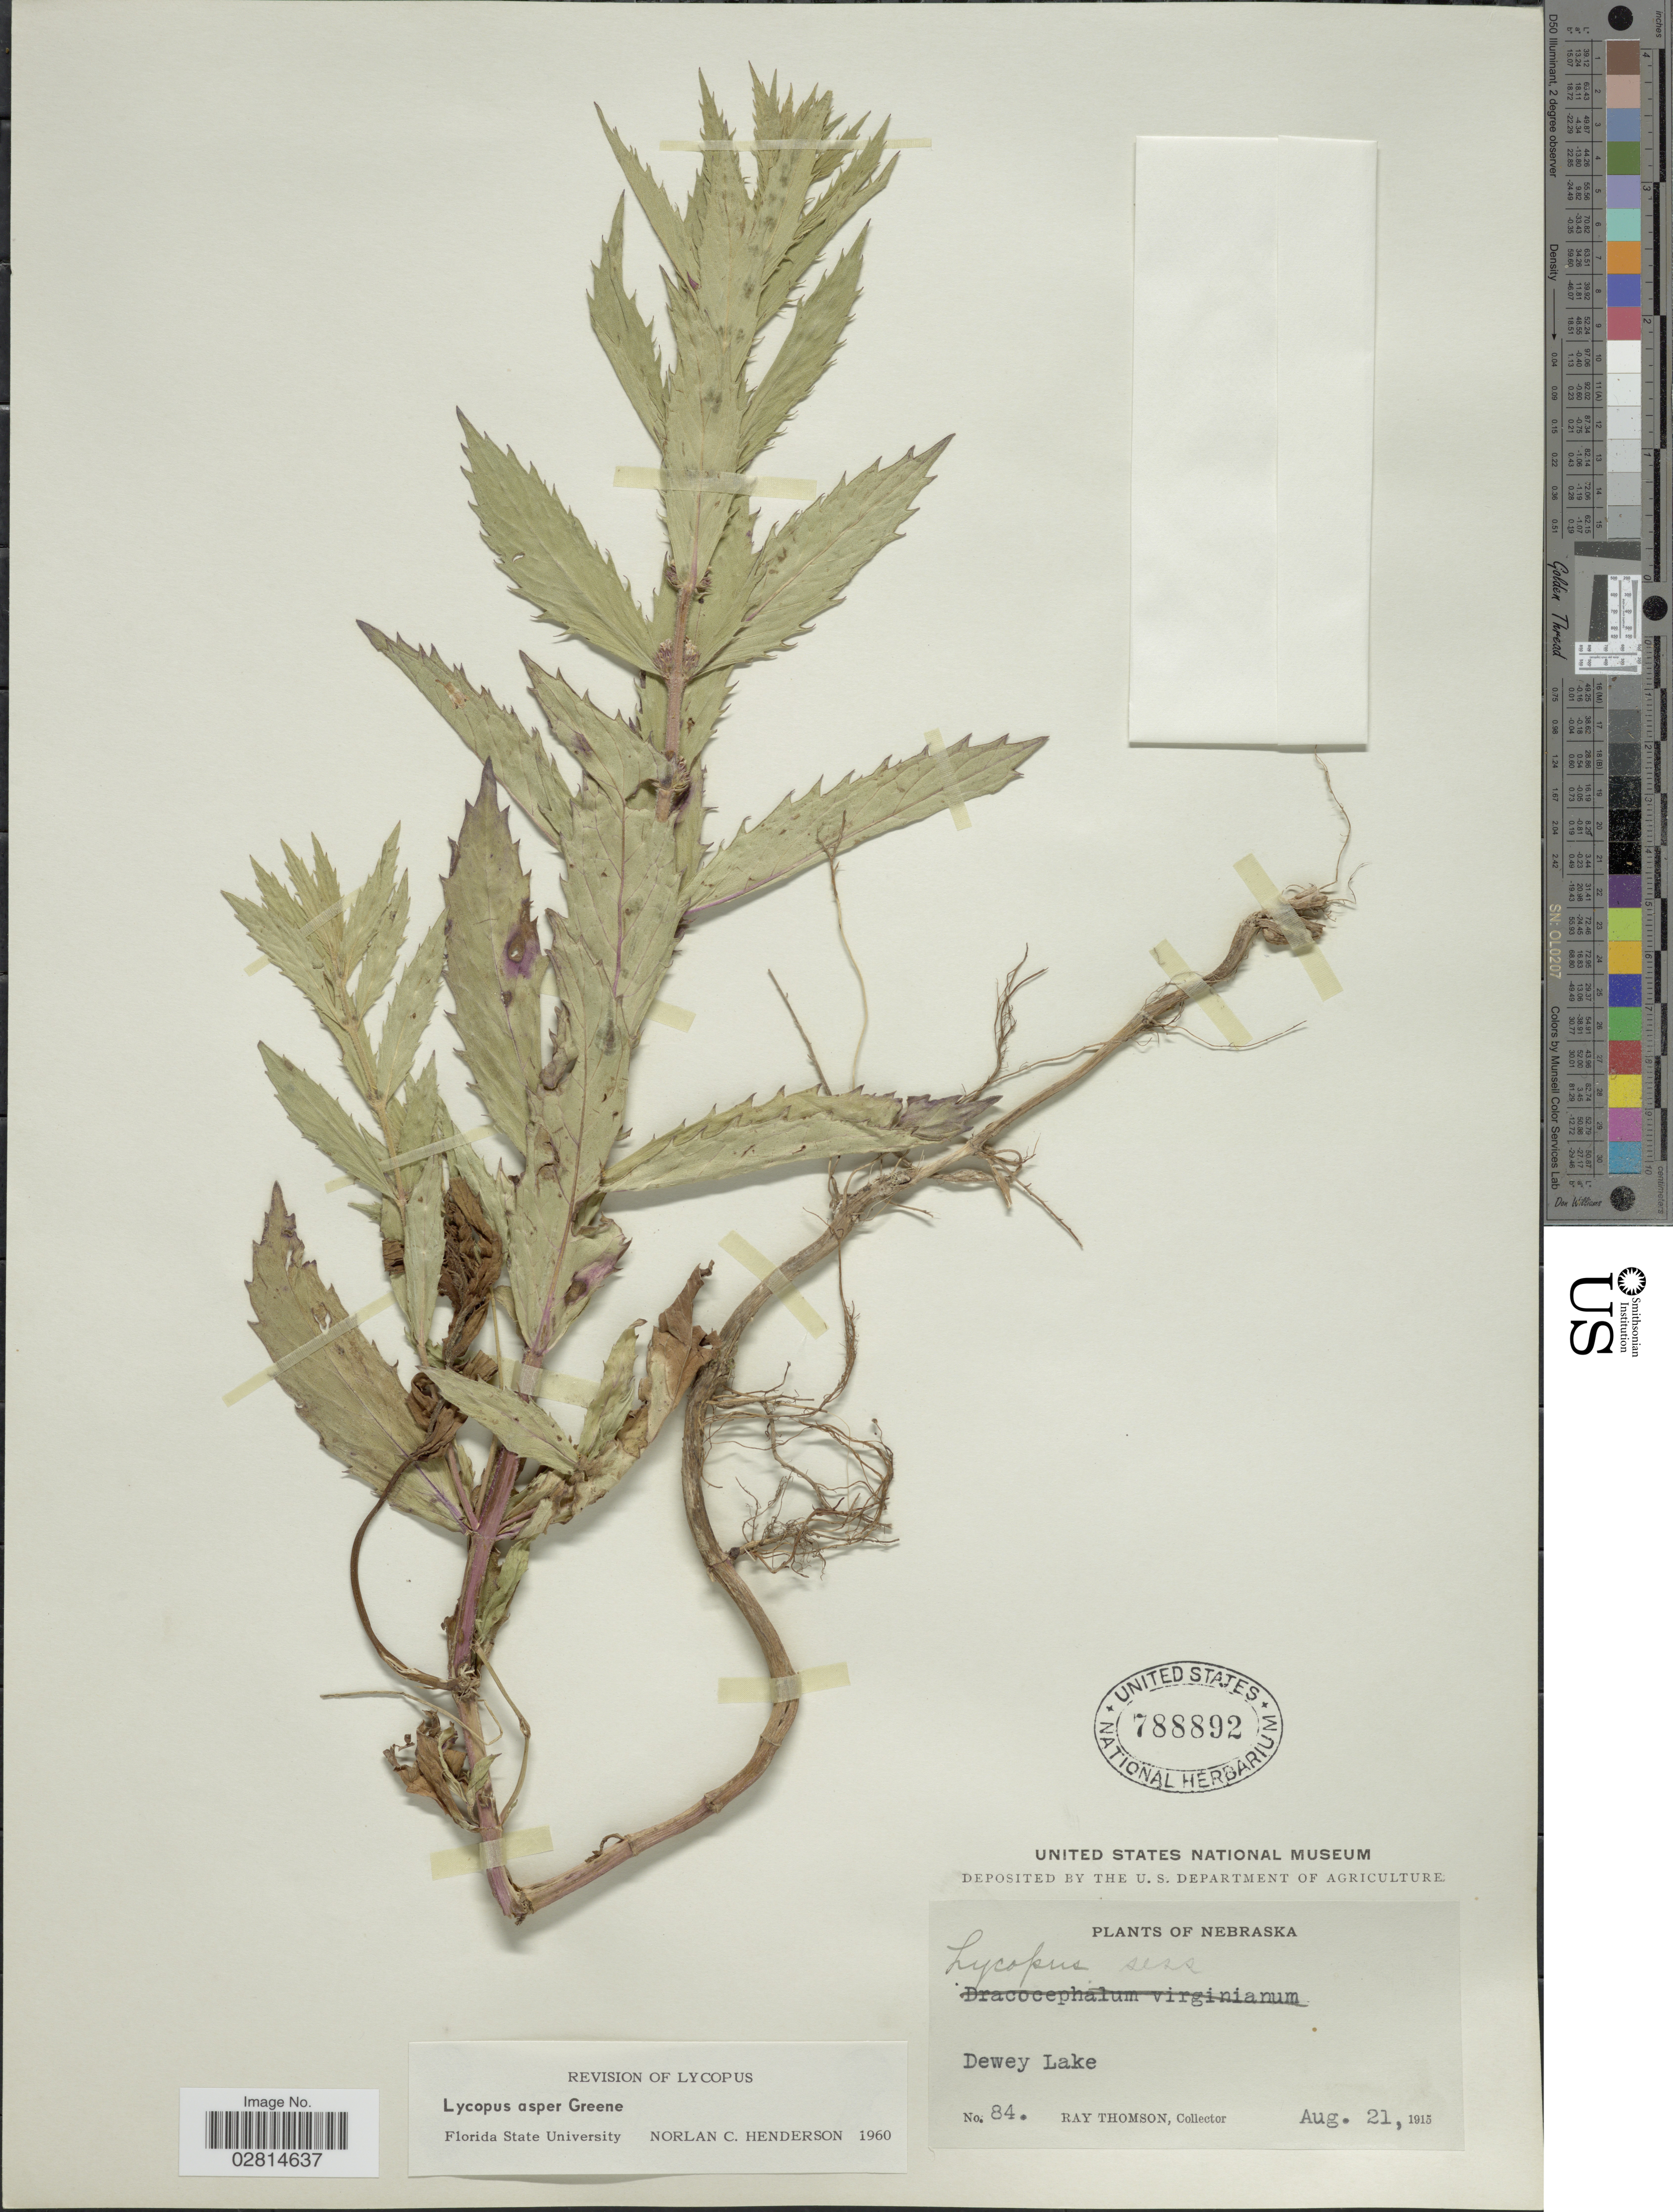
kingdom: Plantae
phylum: Tracheophyta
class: Magnoliopsida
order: Lamiales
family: Lamiaceae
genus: Lycopus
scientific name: Lycopus asper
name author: Greene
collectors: R. Thomson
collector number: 84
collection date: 1915-08-21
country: United States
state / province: Nebraska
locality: Dewey Lake.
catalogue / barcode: US 788892